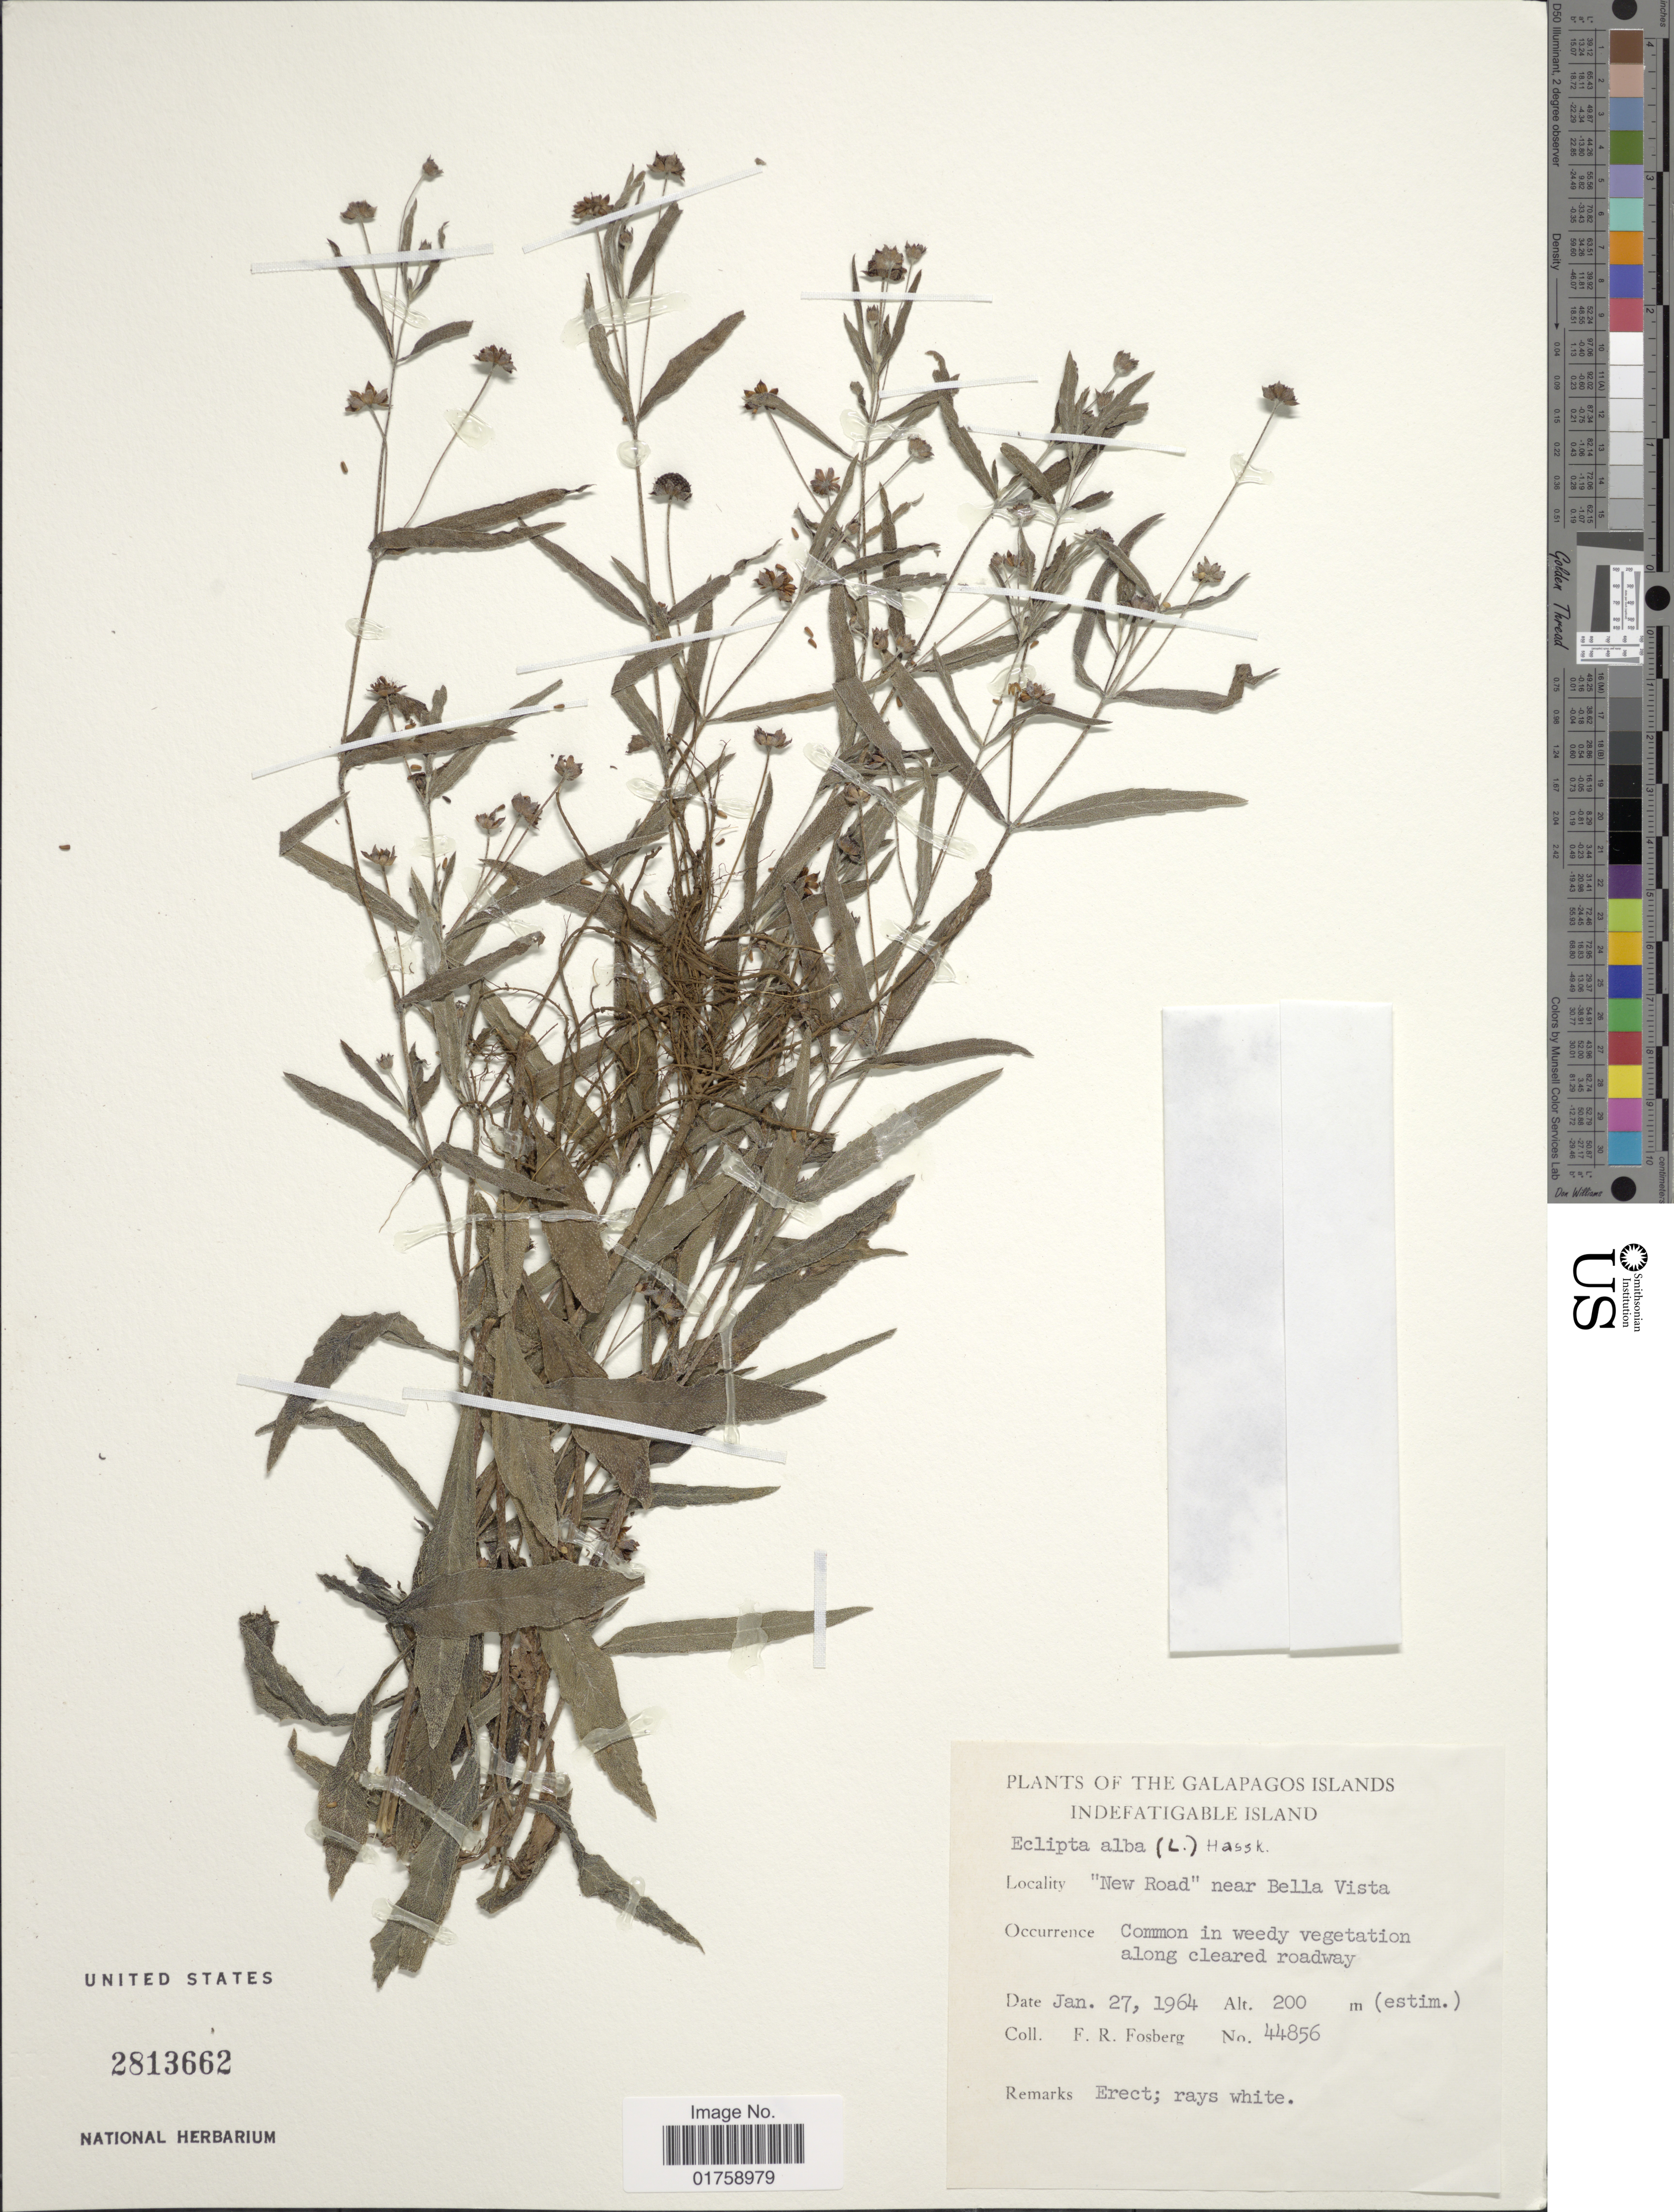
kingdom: Plantae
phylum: Tracheophyta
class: Magnoliopsida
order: Asterales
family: Asteraceae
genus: Eclipta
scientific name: Eclipta prostrata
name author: (L.) L.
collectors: F. R. Fosberg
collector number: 44856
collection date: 1964-01-27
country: Ecuador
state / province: Colón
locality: The Galapagos Islands. "New Road" near Bella Vista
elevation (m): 200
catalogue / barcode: US 2813662